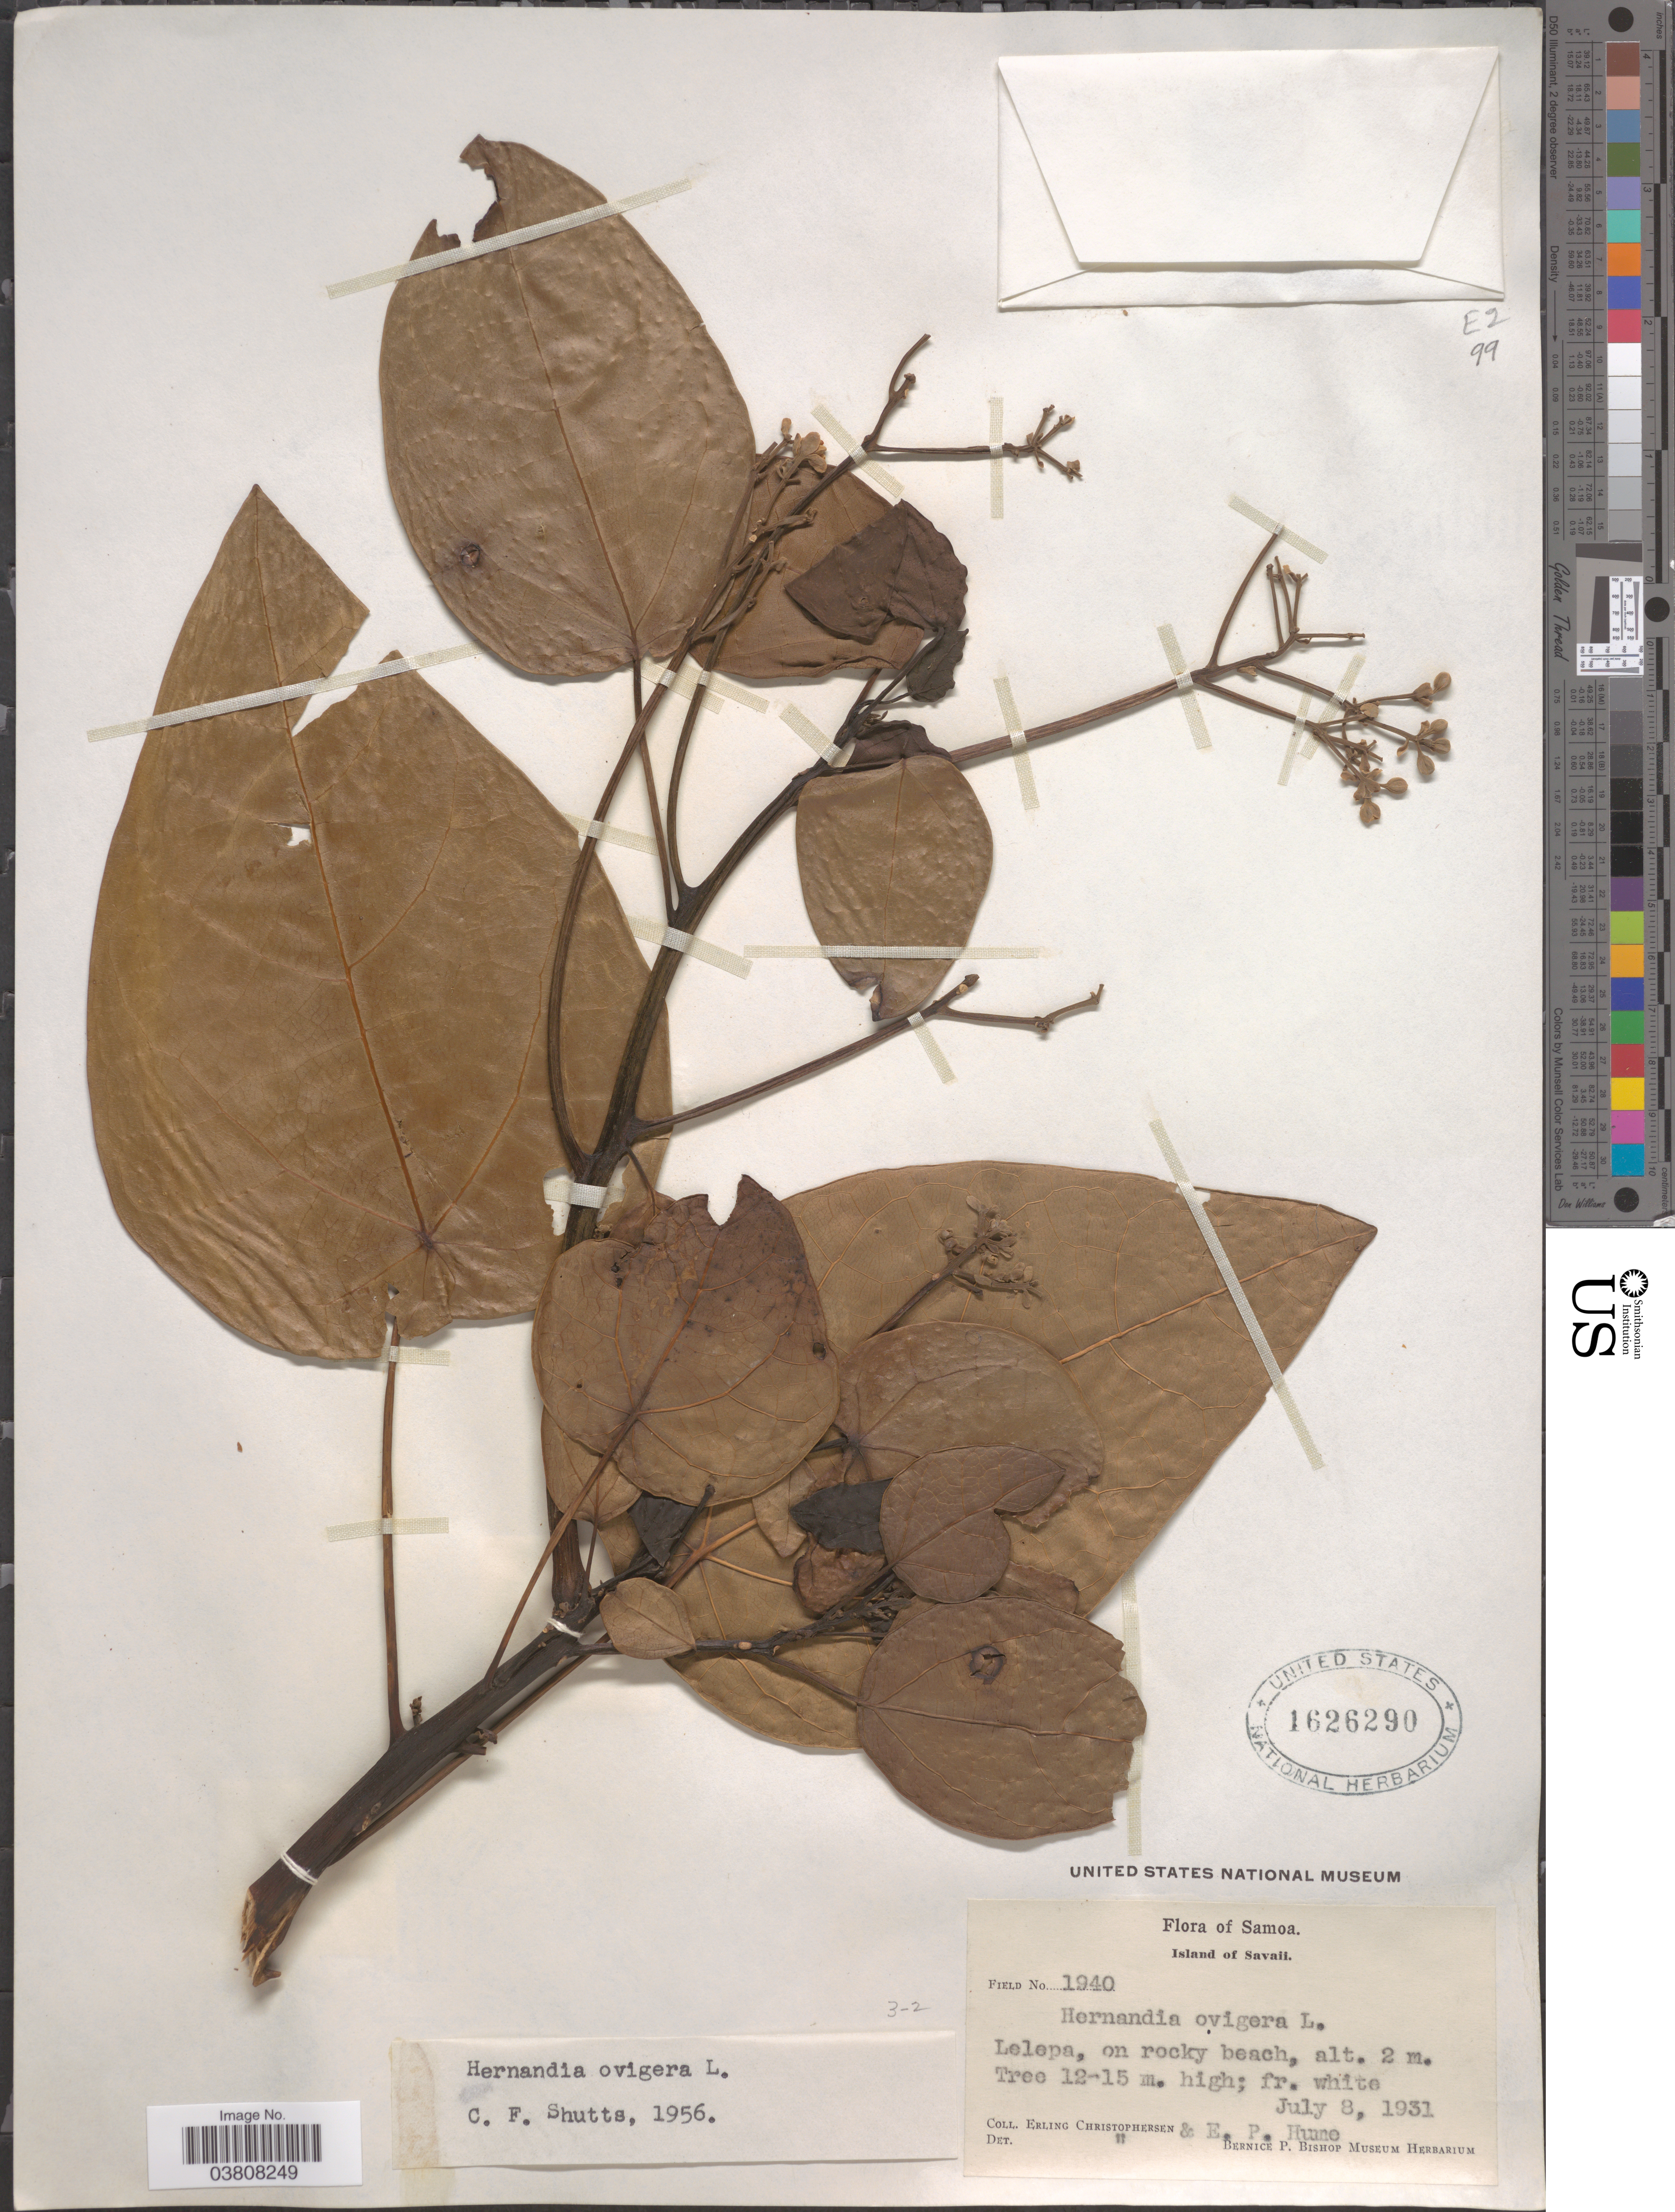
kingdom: Plantae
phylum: Tracheophyta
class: Magnoliopsida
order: Laurales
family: Hernandiaceae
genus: Hernandia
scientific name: Hernandia nymphaeifolia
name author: (C. Presl) Kubitzki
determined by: Strong, Mark T., (BOT), Smithsonian Institution - National Museum of Natural History (UNITED STATES)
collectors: E. Christophersen & E. P. Hume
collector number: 1940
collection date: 1931-07-08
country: Samoa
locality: Samoa. Island of Savaii. Lelepa, on rocky beach.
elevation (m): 2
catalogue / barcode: US 1626290